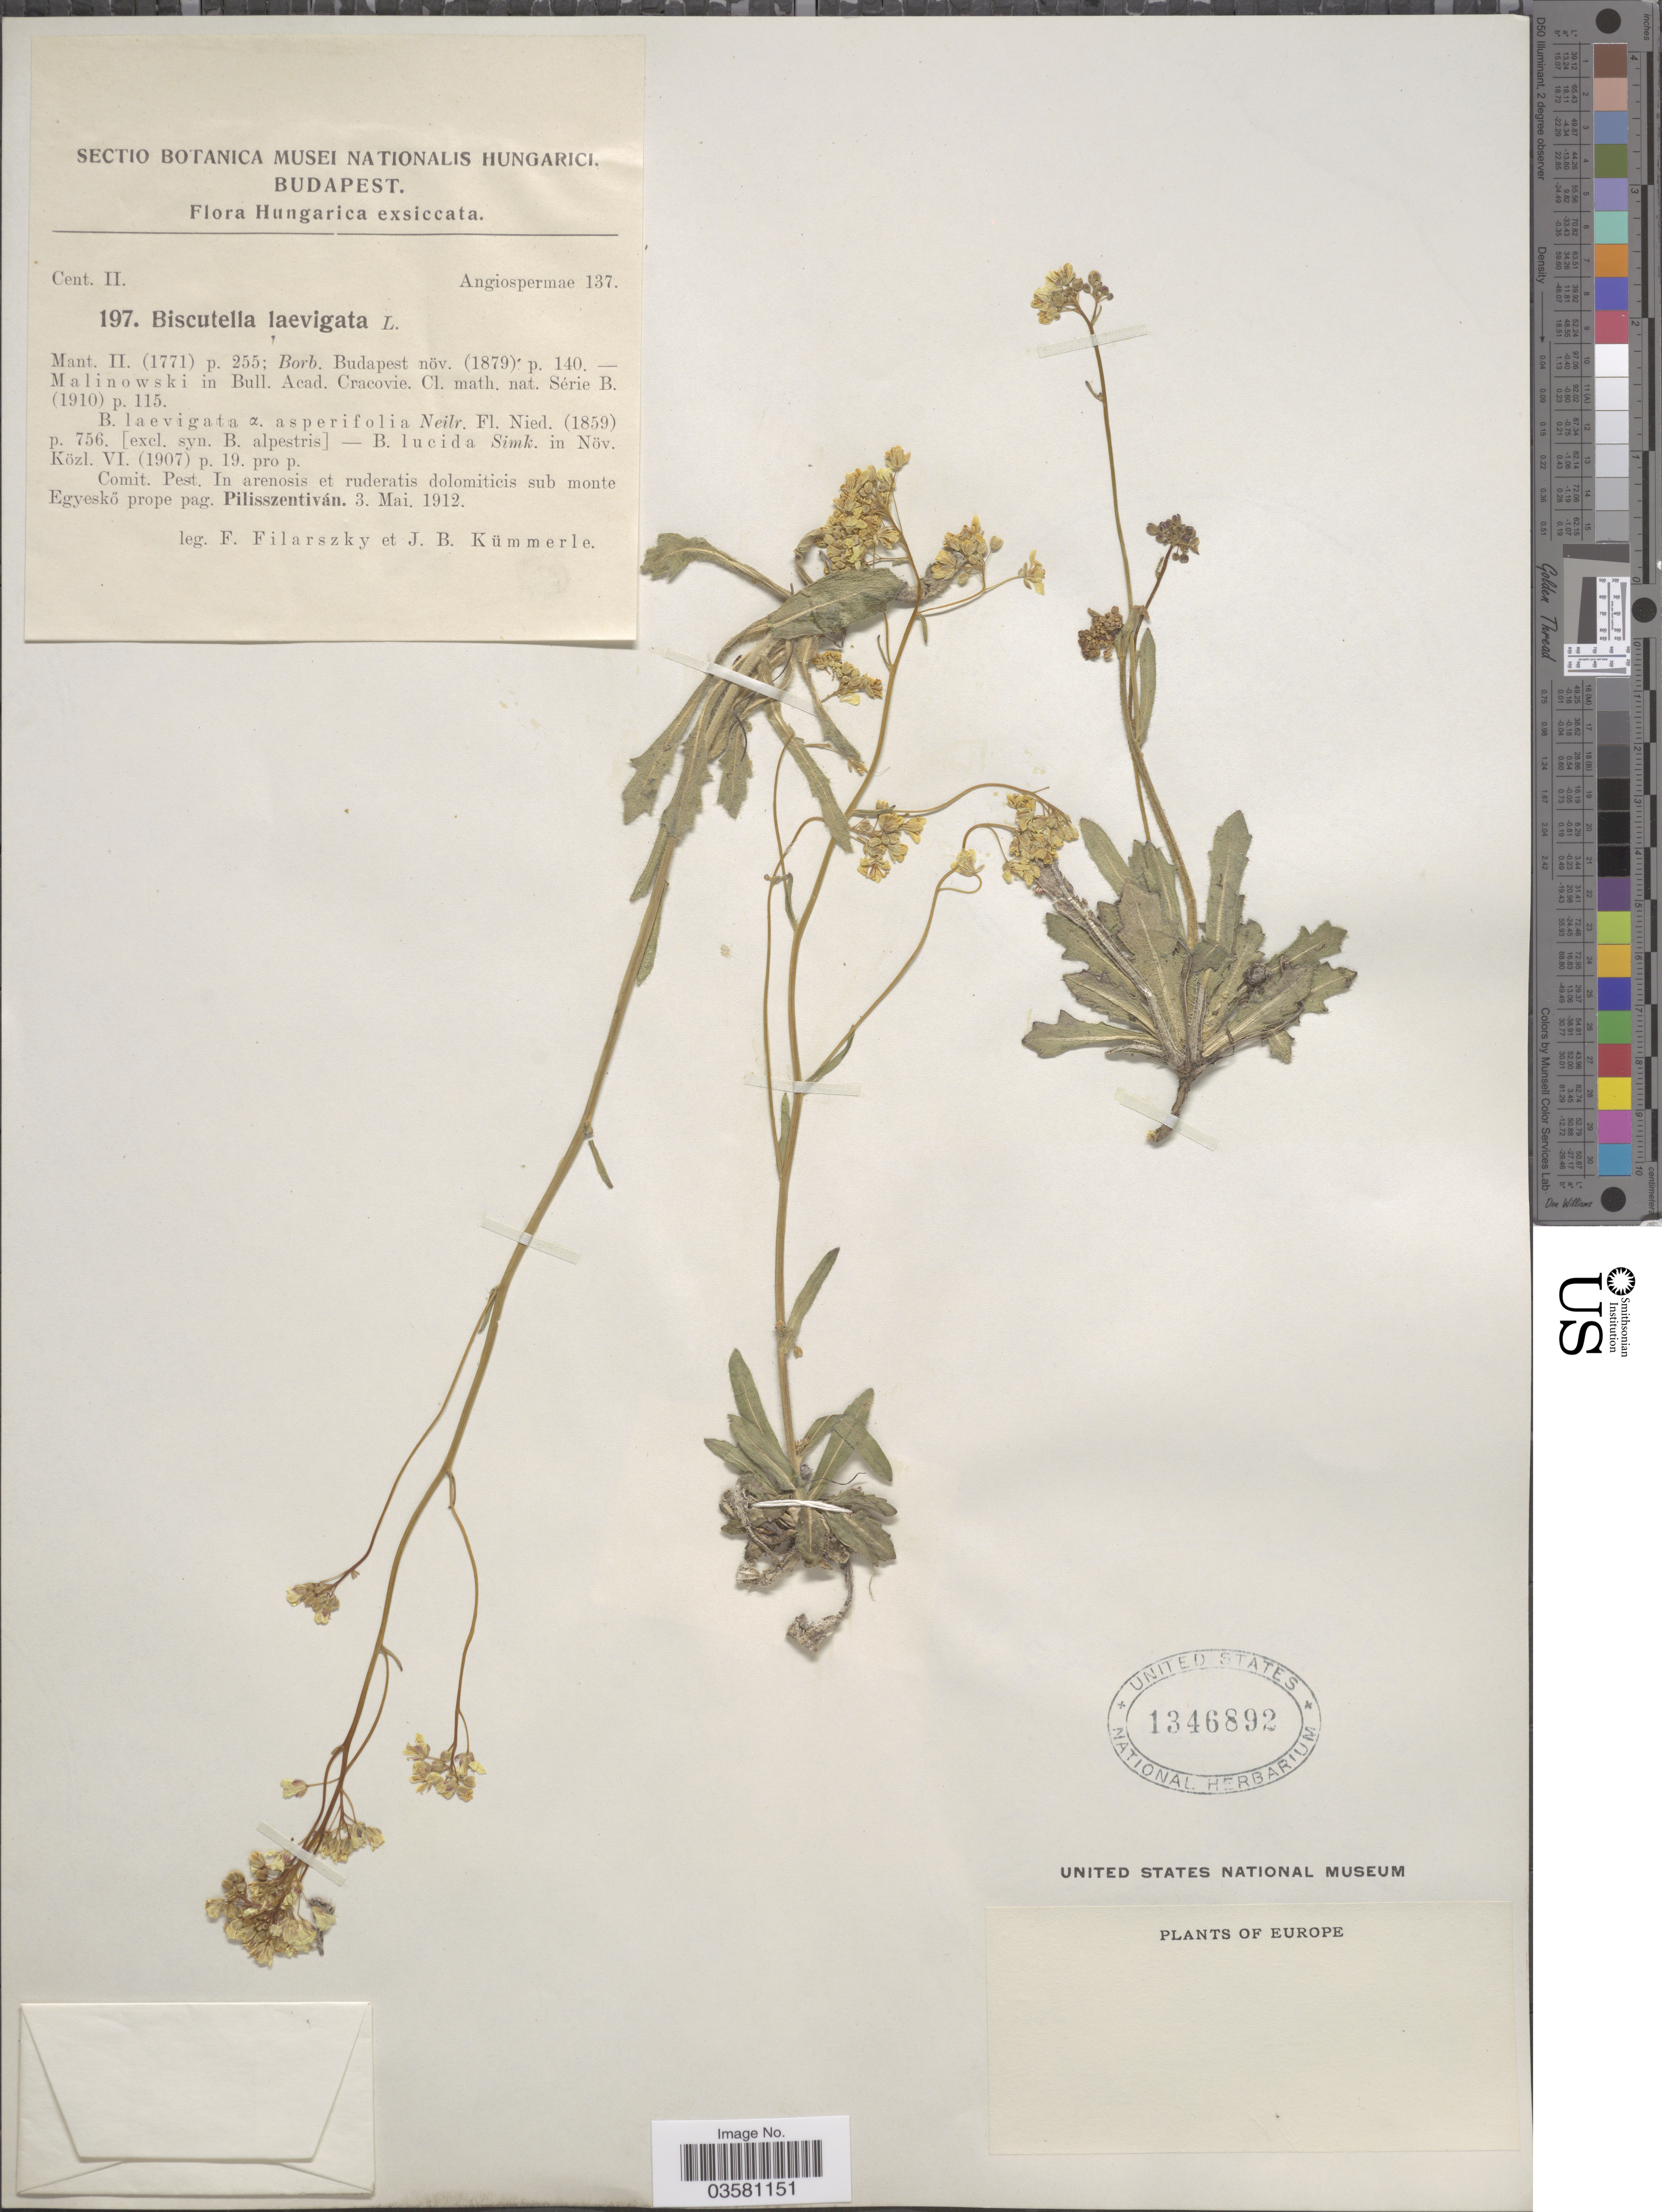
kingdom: Plantae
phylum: Tracheophyta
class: Magnoliopsida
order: Brassicales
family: Brassicaceae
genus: Biscutella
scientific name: Biscutella laevigata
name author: L.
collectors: F. Filarszky & J. Kummerle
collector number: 197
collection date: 1912-05-03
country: Hungary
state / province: Budapest, Capital District of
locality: Comit. Pest. In arenosis et ruderatis dolomiticis sub monte Egyeskö prope pag. Pilisszentiván.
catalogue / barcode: US 1346892